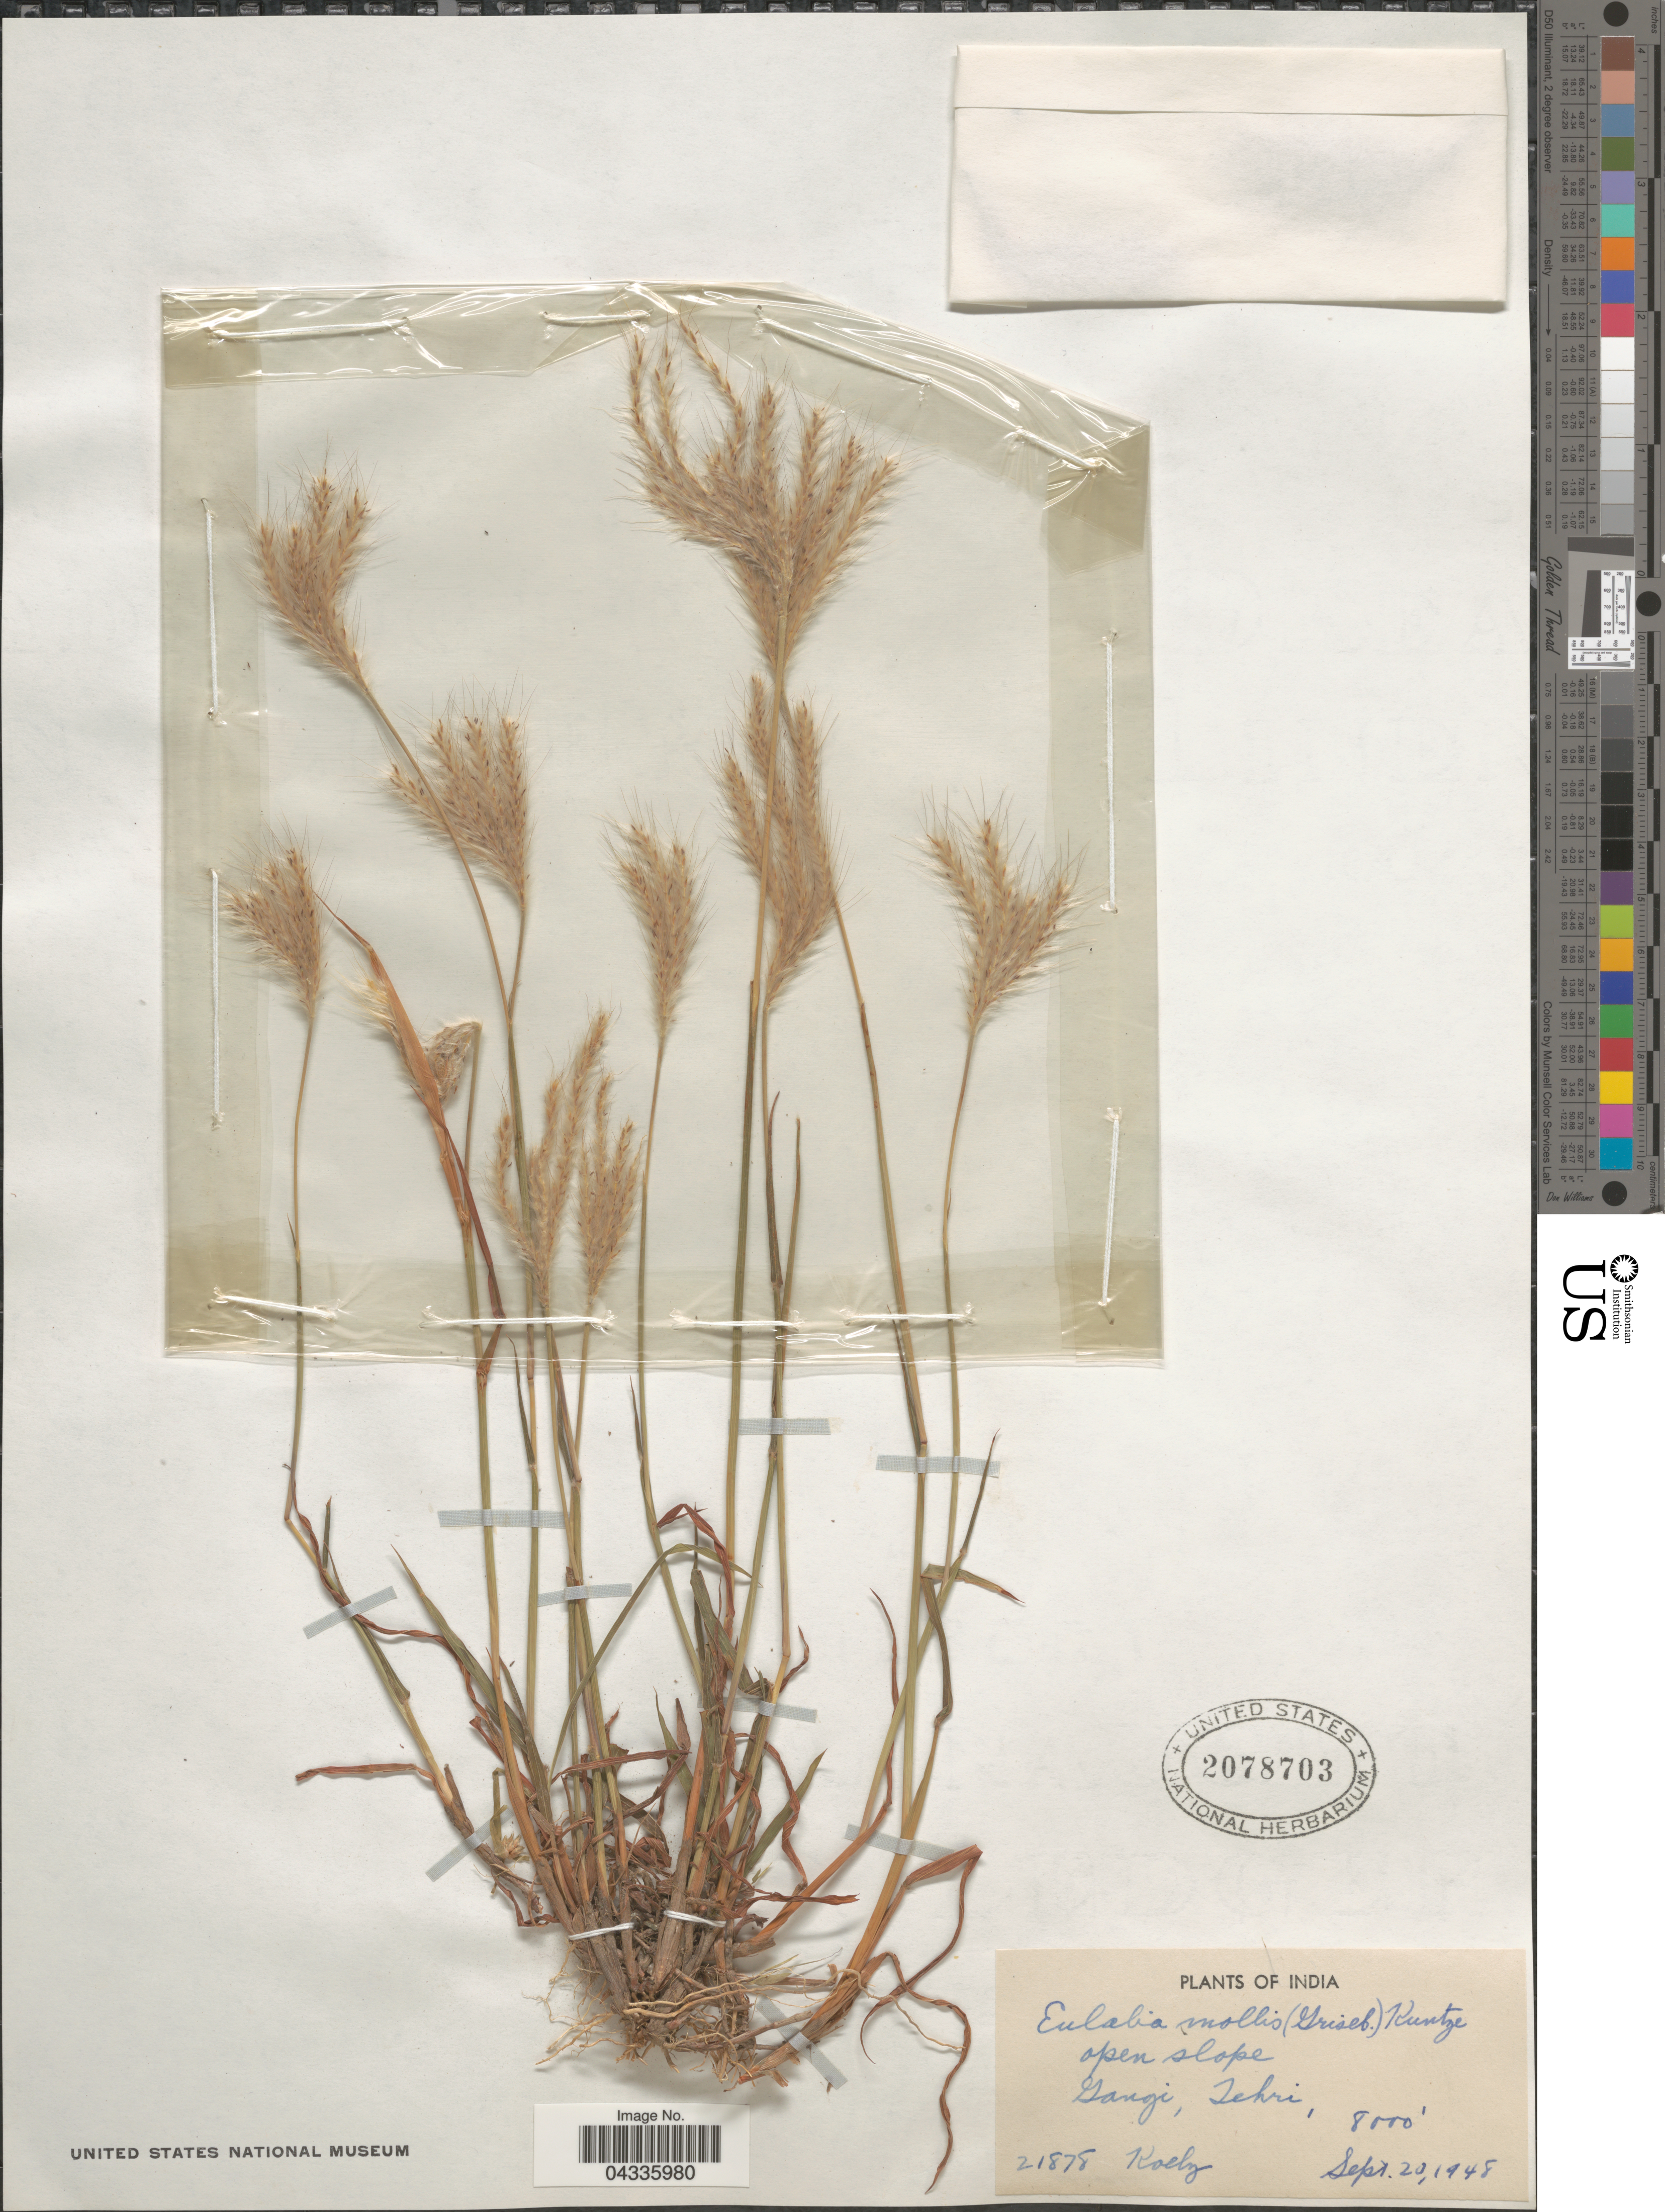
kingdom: Plantae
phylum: Tracheophyta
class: Liliopsida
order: Poales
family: Poaceae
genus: Eulalia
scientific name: Eulalia mollis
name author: (Griseb.) Kuntze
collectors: Koelz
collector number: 21878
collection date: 1948-09-20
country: India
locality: Open slope Gangi, Tehri.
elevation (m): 2438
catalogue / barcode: US 2078703